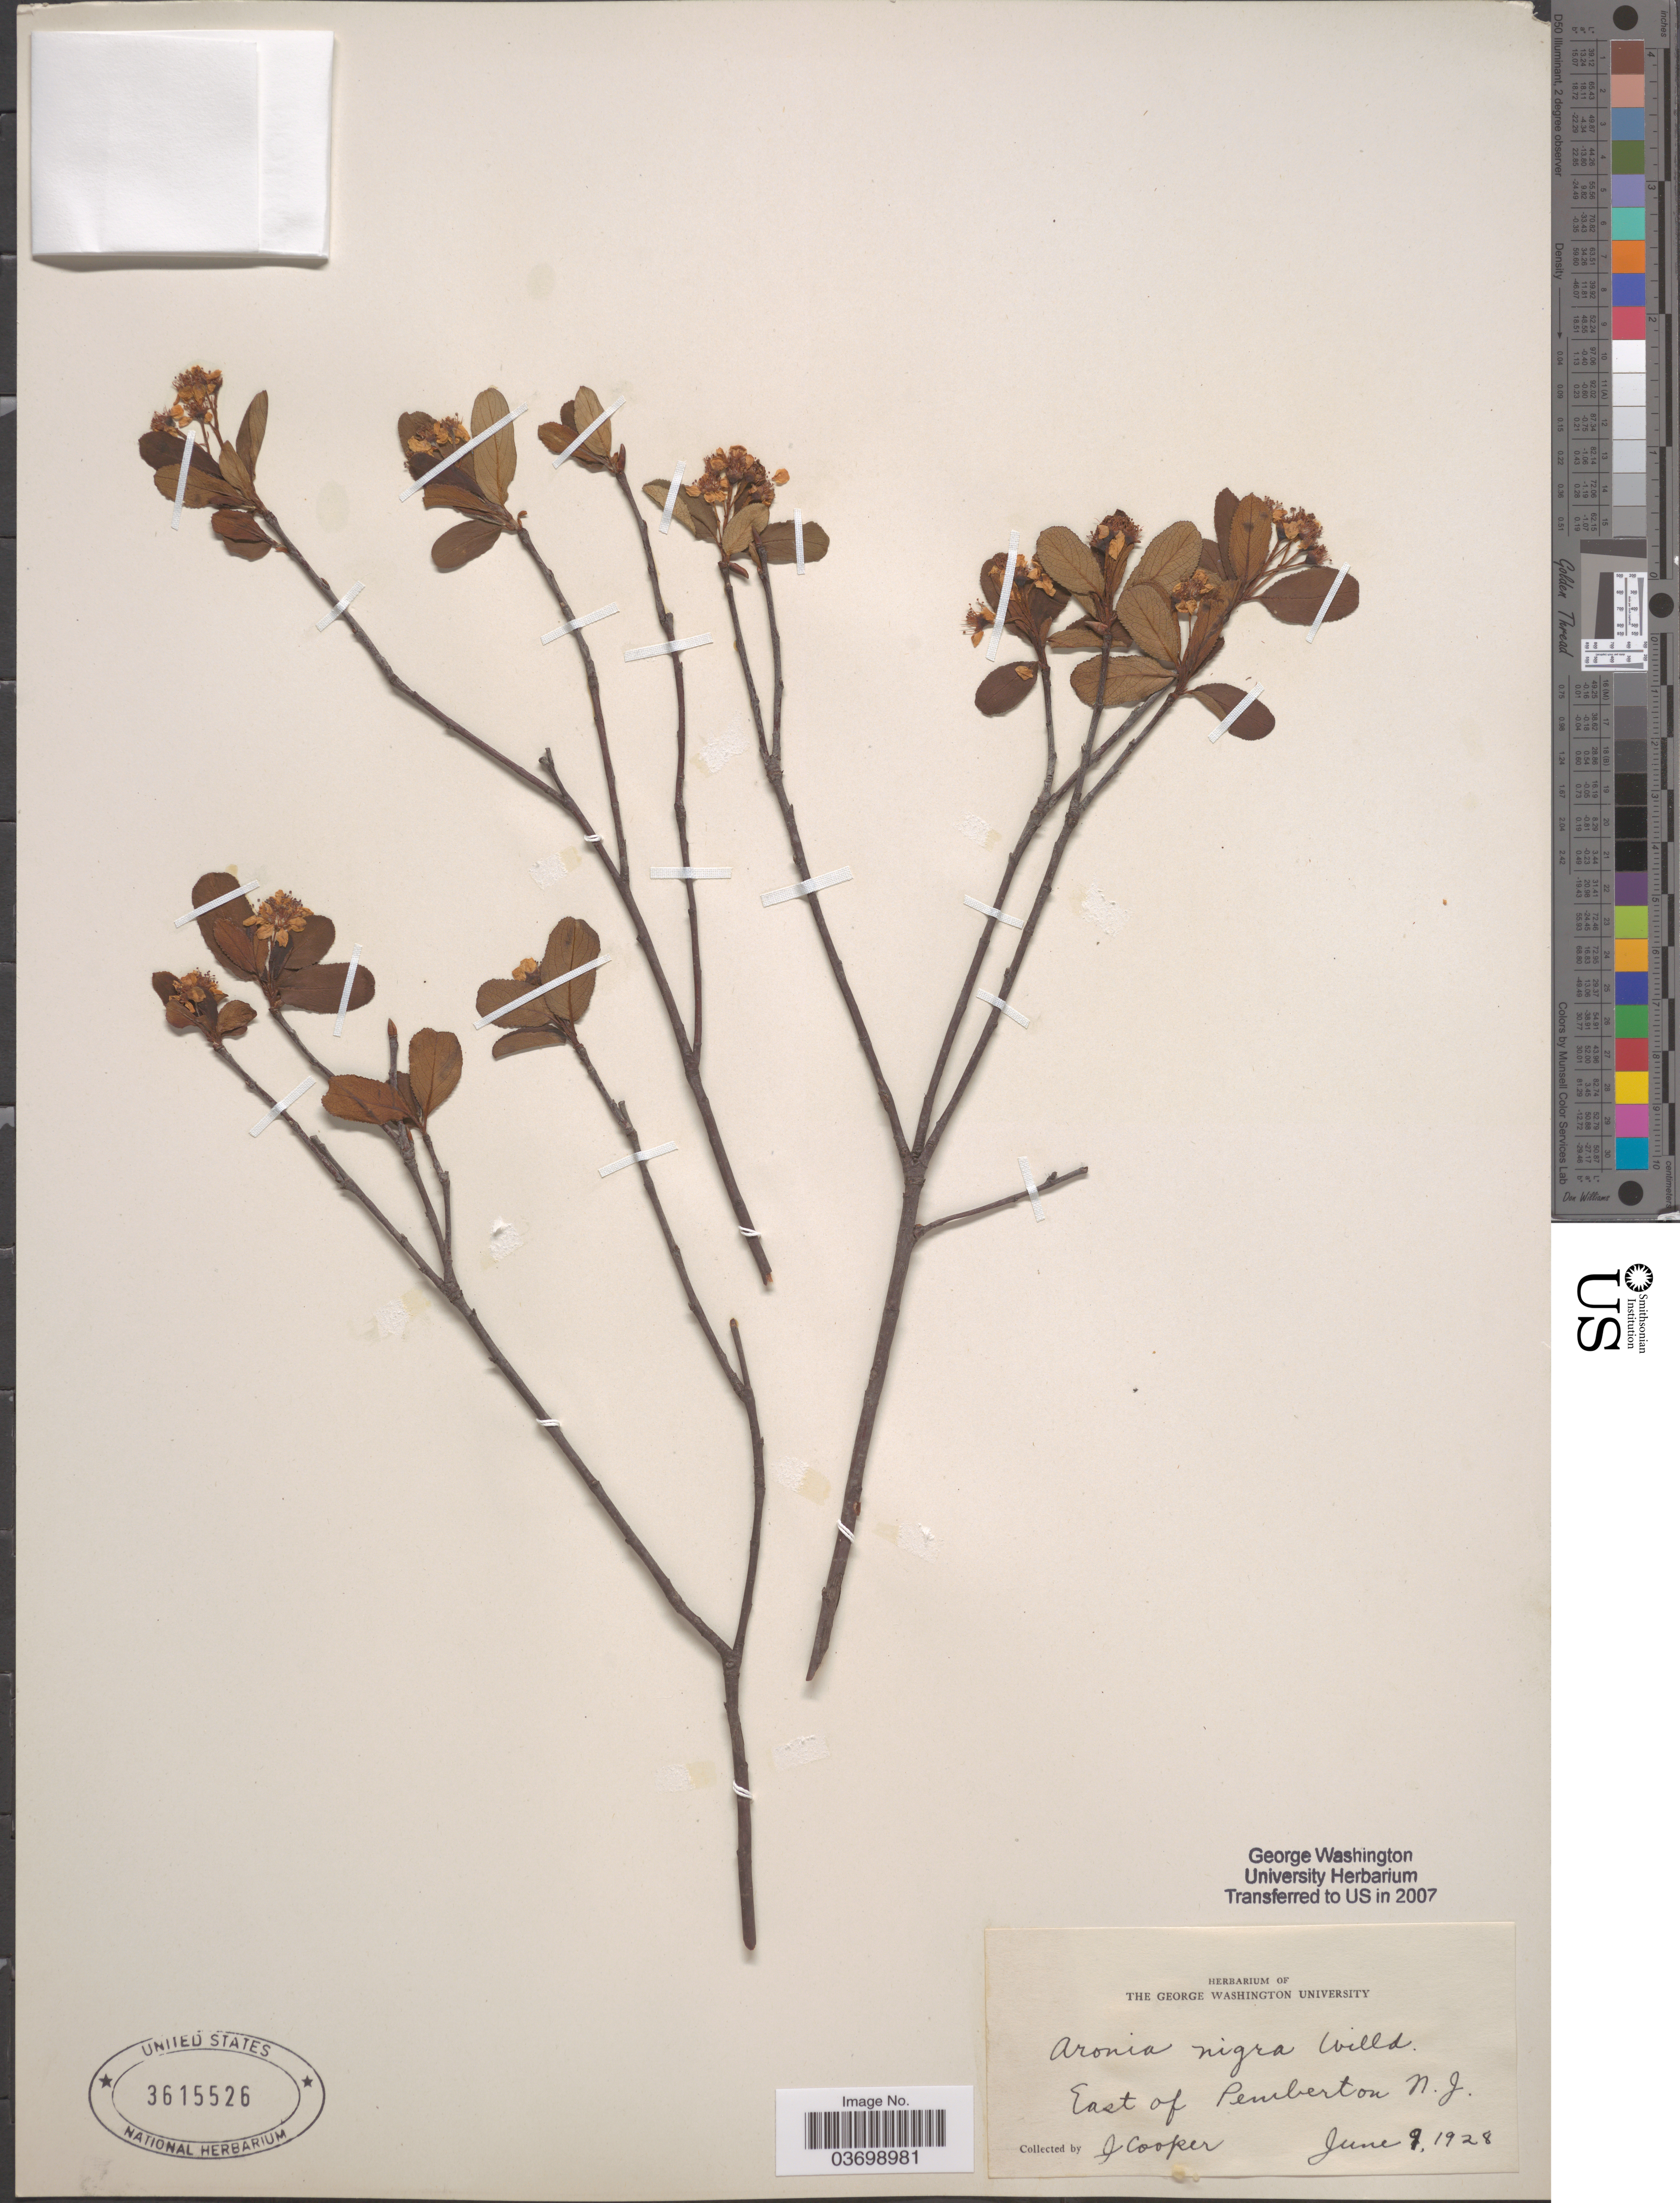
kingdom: Plantae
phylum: Tracheophyta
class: Magnoliopsida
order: Rosales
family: Rosaceae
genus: Aronia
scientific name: Aronia melanocarpa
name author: (Michx.) Elliott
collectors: J. Cooper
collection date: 1928-06-07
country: United States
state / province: New Jersey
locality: East of Pemberton.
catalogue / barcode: US 3615526